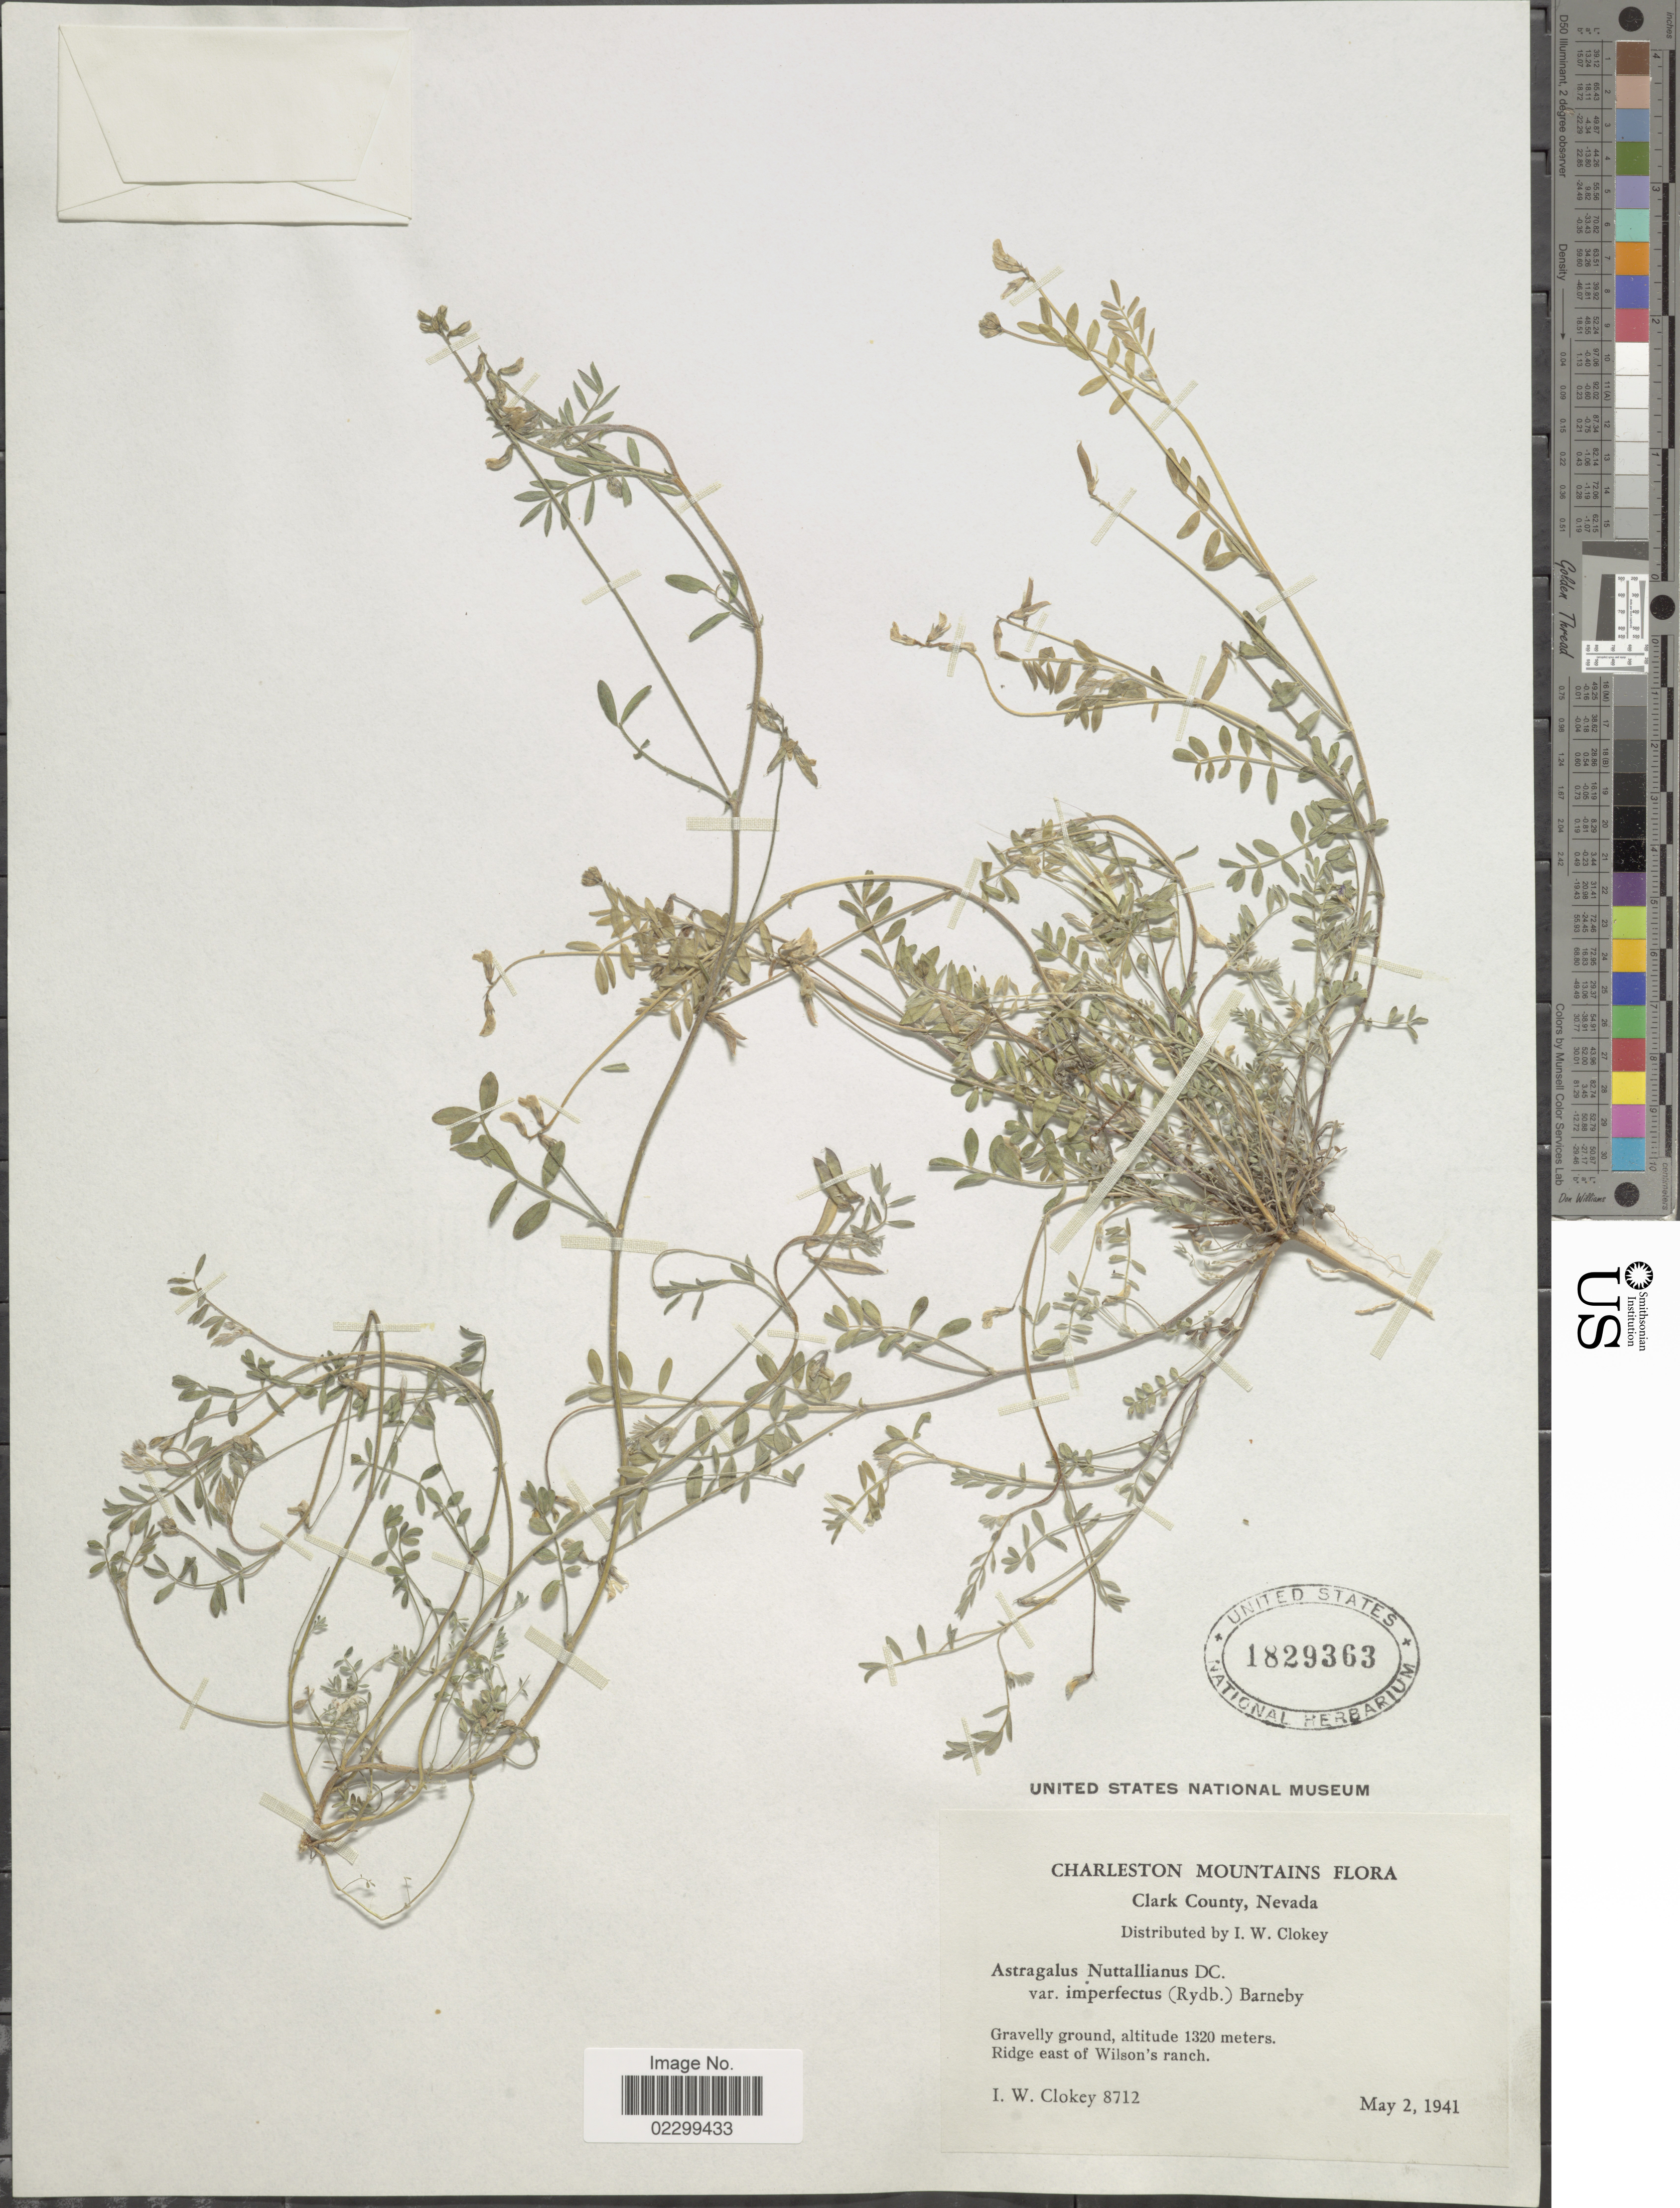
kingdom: Plantae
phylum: Tracheophyta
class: Magnoliopsida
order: Fabales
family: Fabaceae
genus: Astragalus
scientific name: Astragalus nuttallianus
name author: DC.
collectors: I. W. Clokey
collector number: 8712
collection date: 1941-05-02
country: United States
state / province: Nevada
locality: Charleston Mountains, Ridge east of Wilson's ranch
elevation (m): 1320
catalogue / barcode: US 1829363